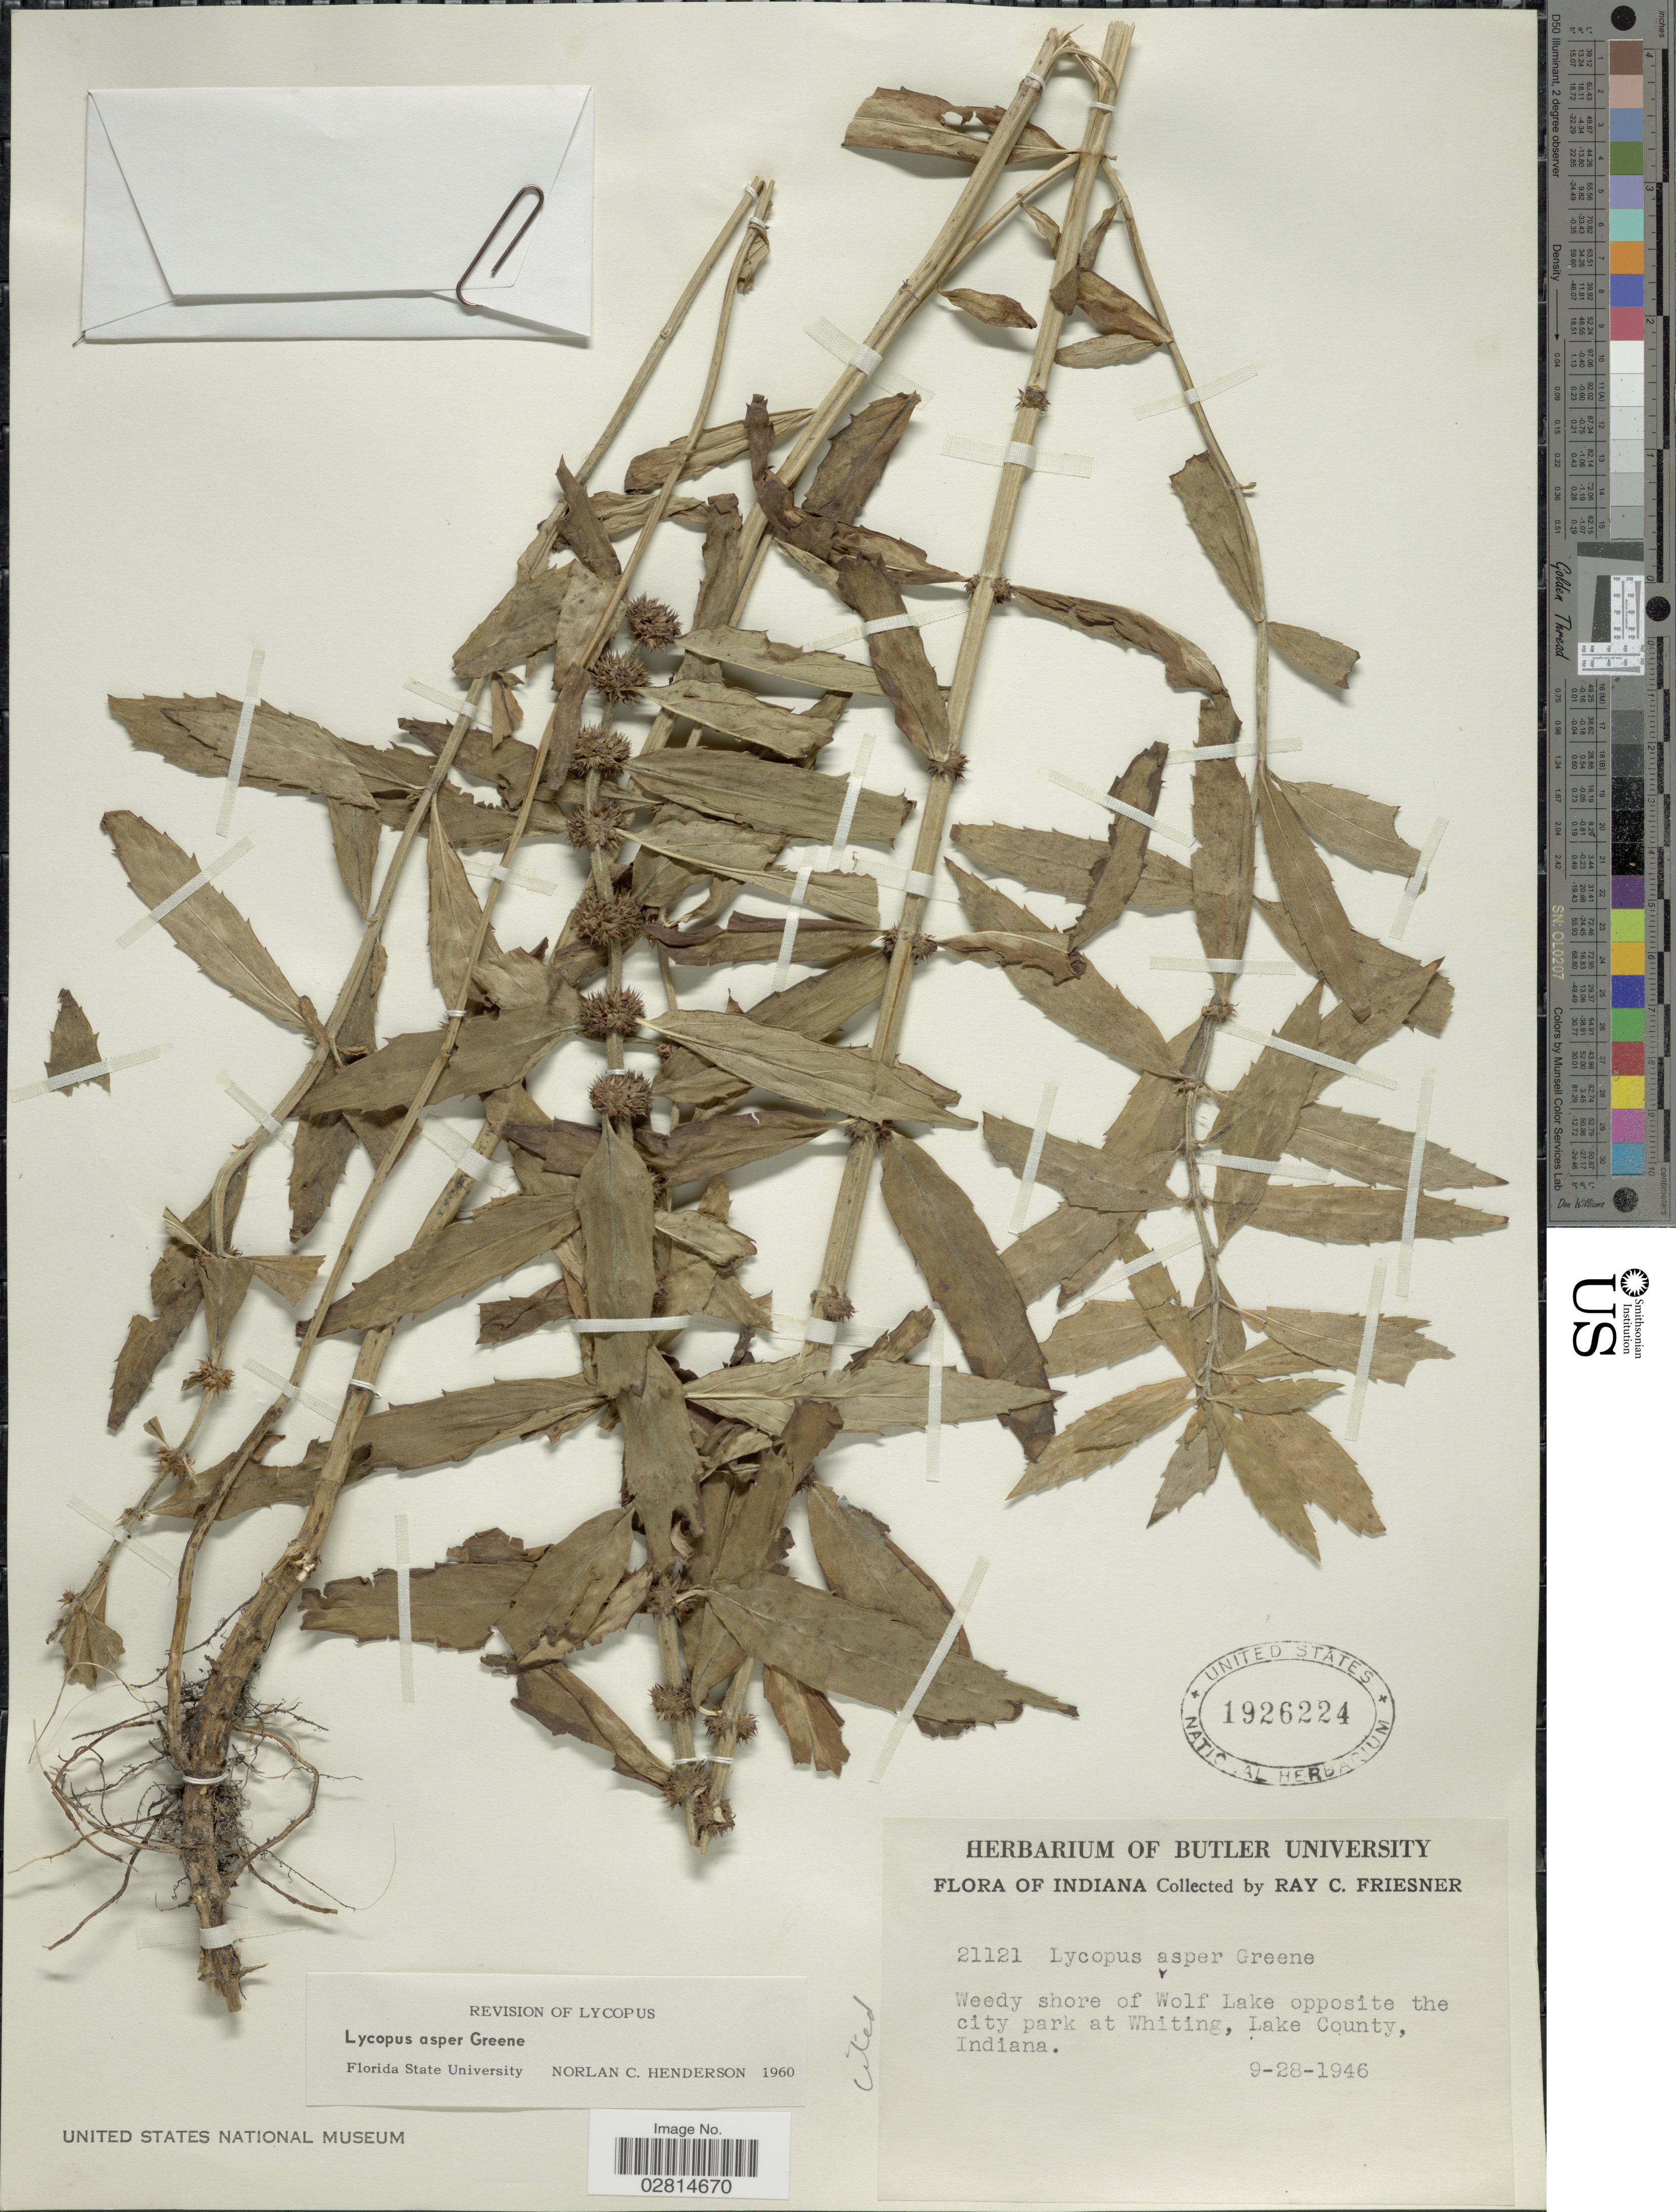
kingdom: Plantae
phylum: Tracheophyta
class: Magnoliopsida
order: Lamiales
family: Lamiaceae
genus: Lycopus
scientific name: Lycopus asper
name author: Greene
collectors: R. Friesner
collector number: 21121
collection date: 1946-09-28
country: United States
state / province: Indiana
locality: Weedy shore of Wolf Lake opposite the city park at Whiting, Lake County.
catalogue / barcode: US 1926224